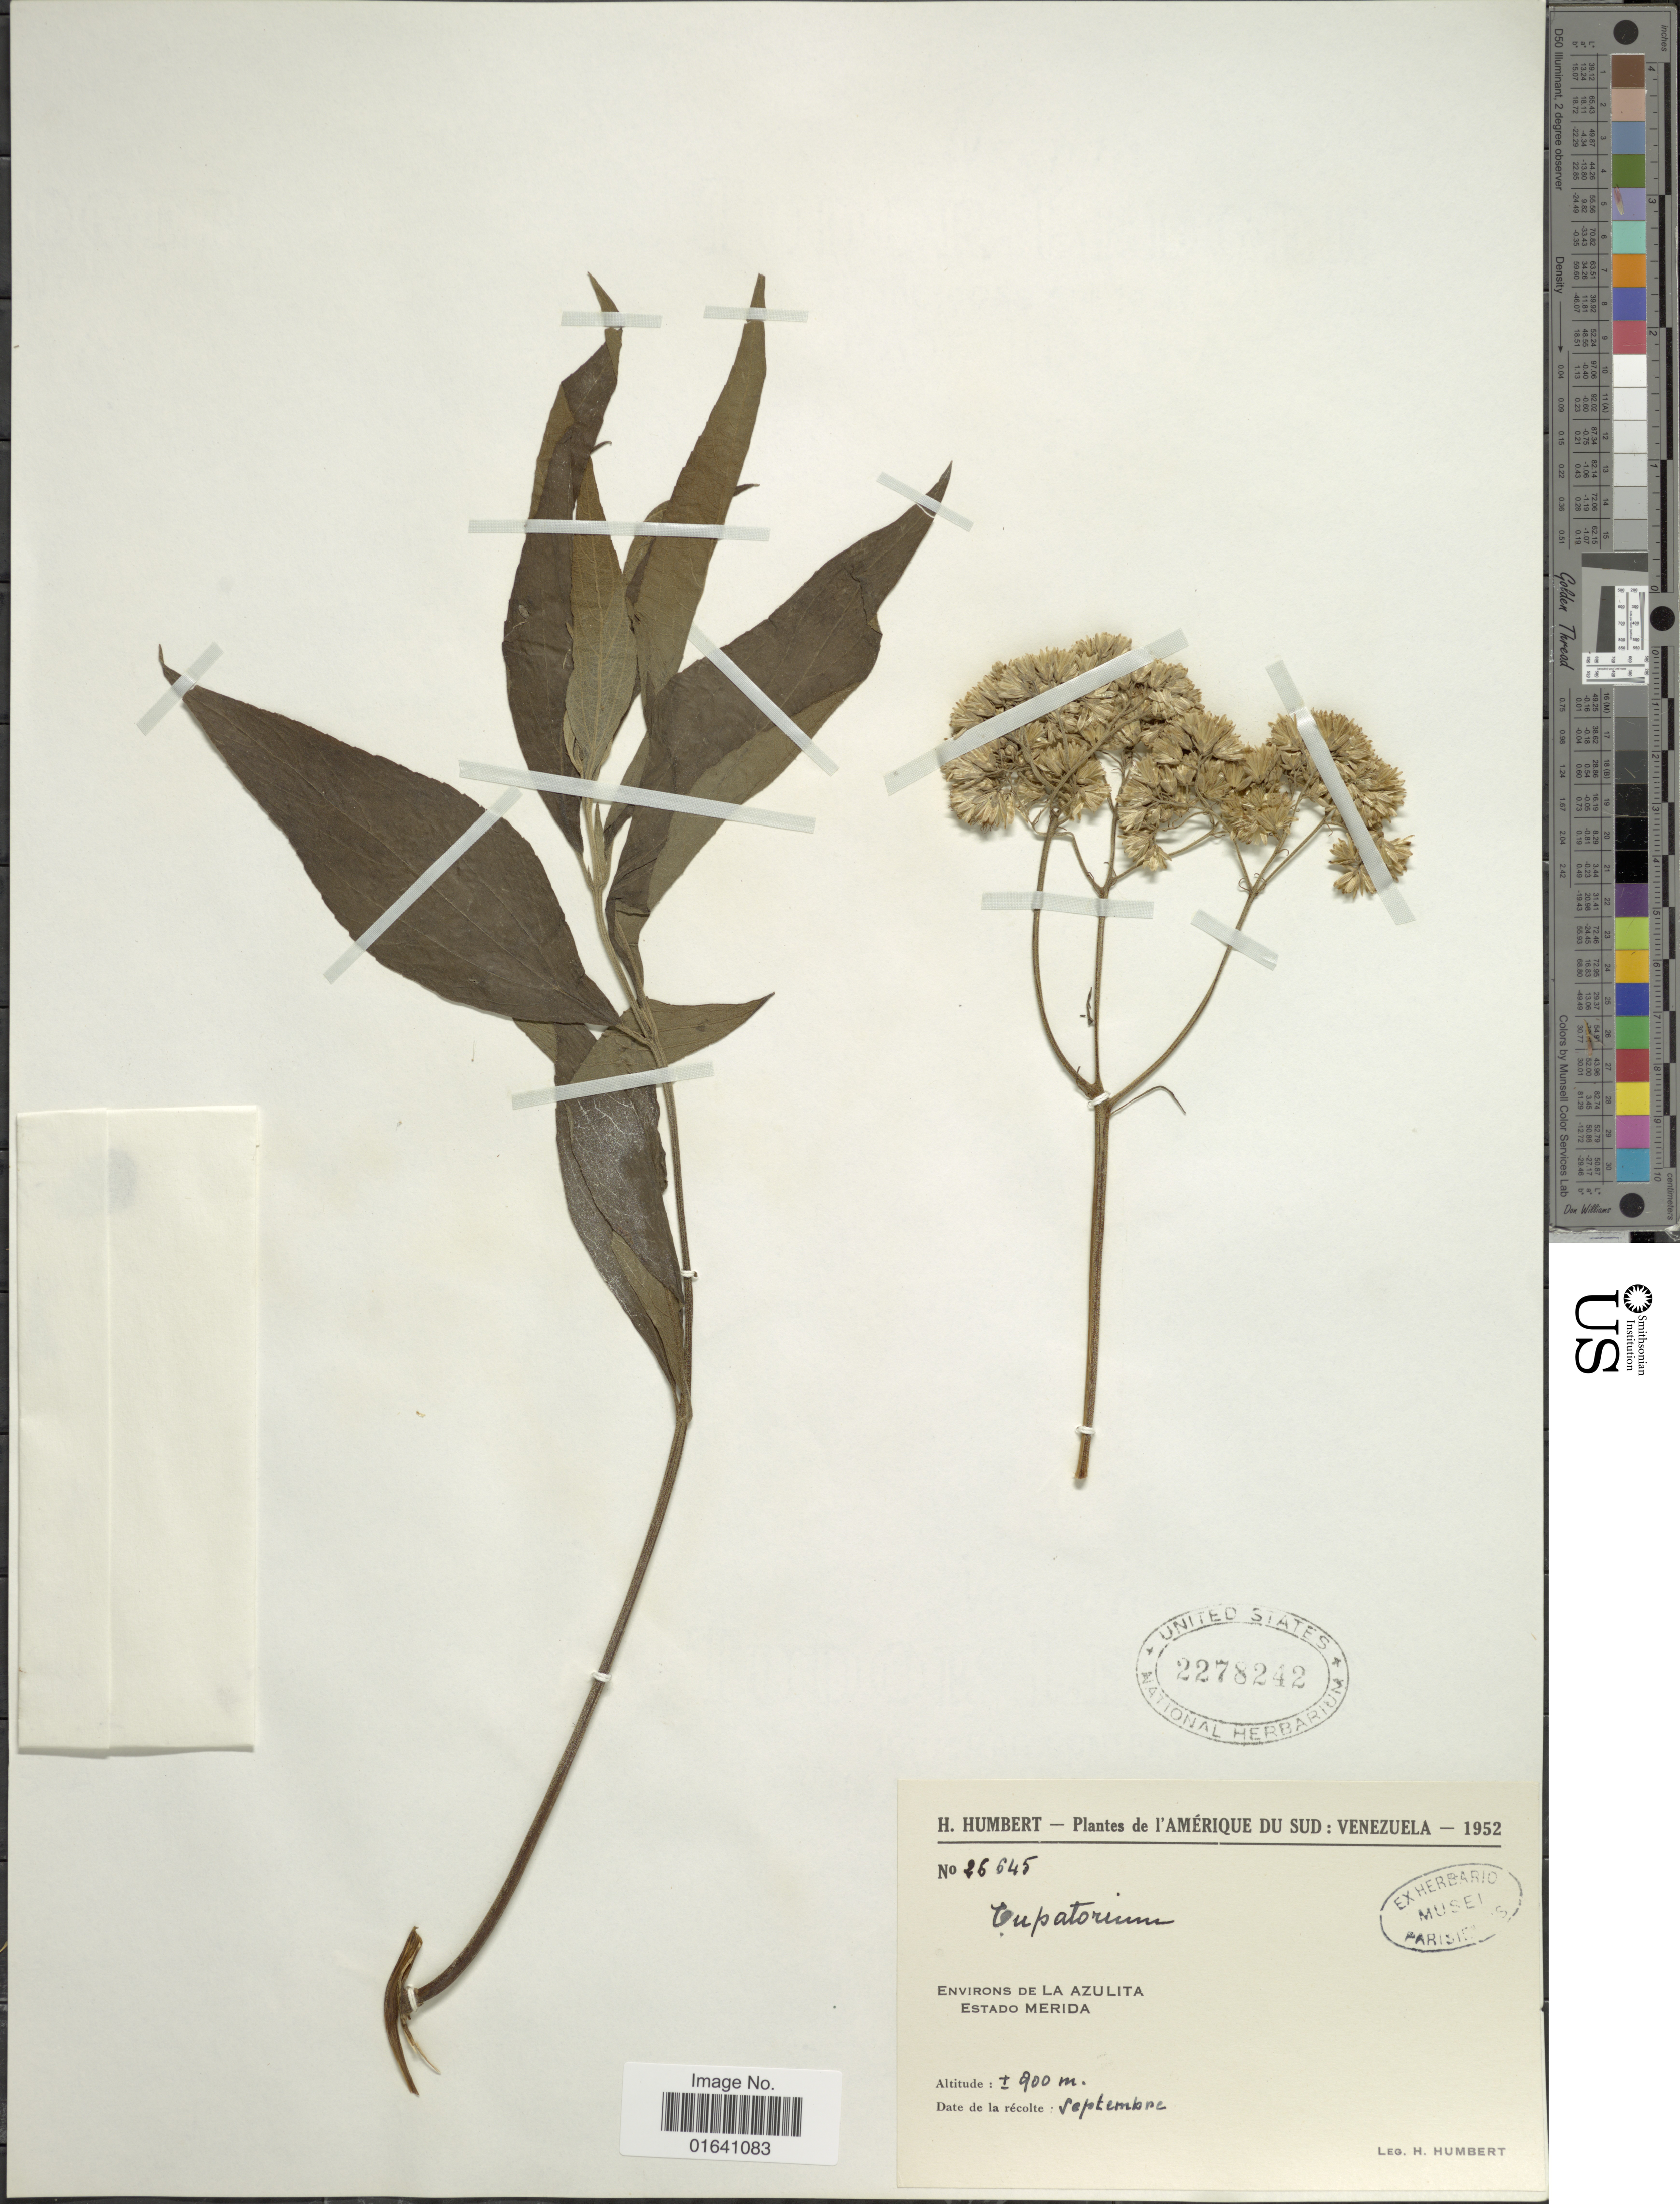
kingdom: Plantae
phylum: Tracheophyta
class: Magnoliopsida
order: Asterales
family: Asteraceae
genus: Austroeupatorium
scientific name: Austroeupatorium inulaefolium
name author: (Kunth) R.M. King & H. Rob.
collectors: H. Humbert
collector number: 26645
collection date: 1952-09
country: Venezuela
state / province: Mérida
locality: Environs de La Azulita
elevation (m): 900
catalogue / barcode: US 2278242